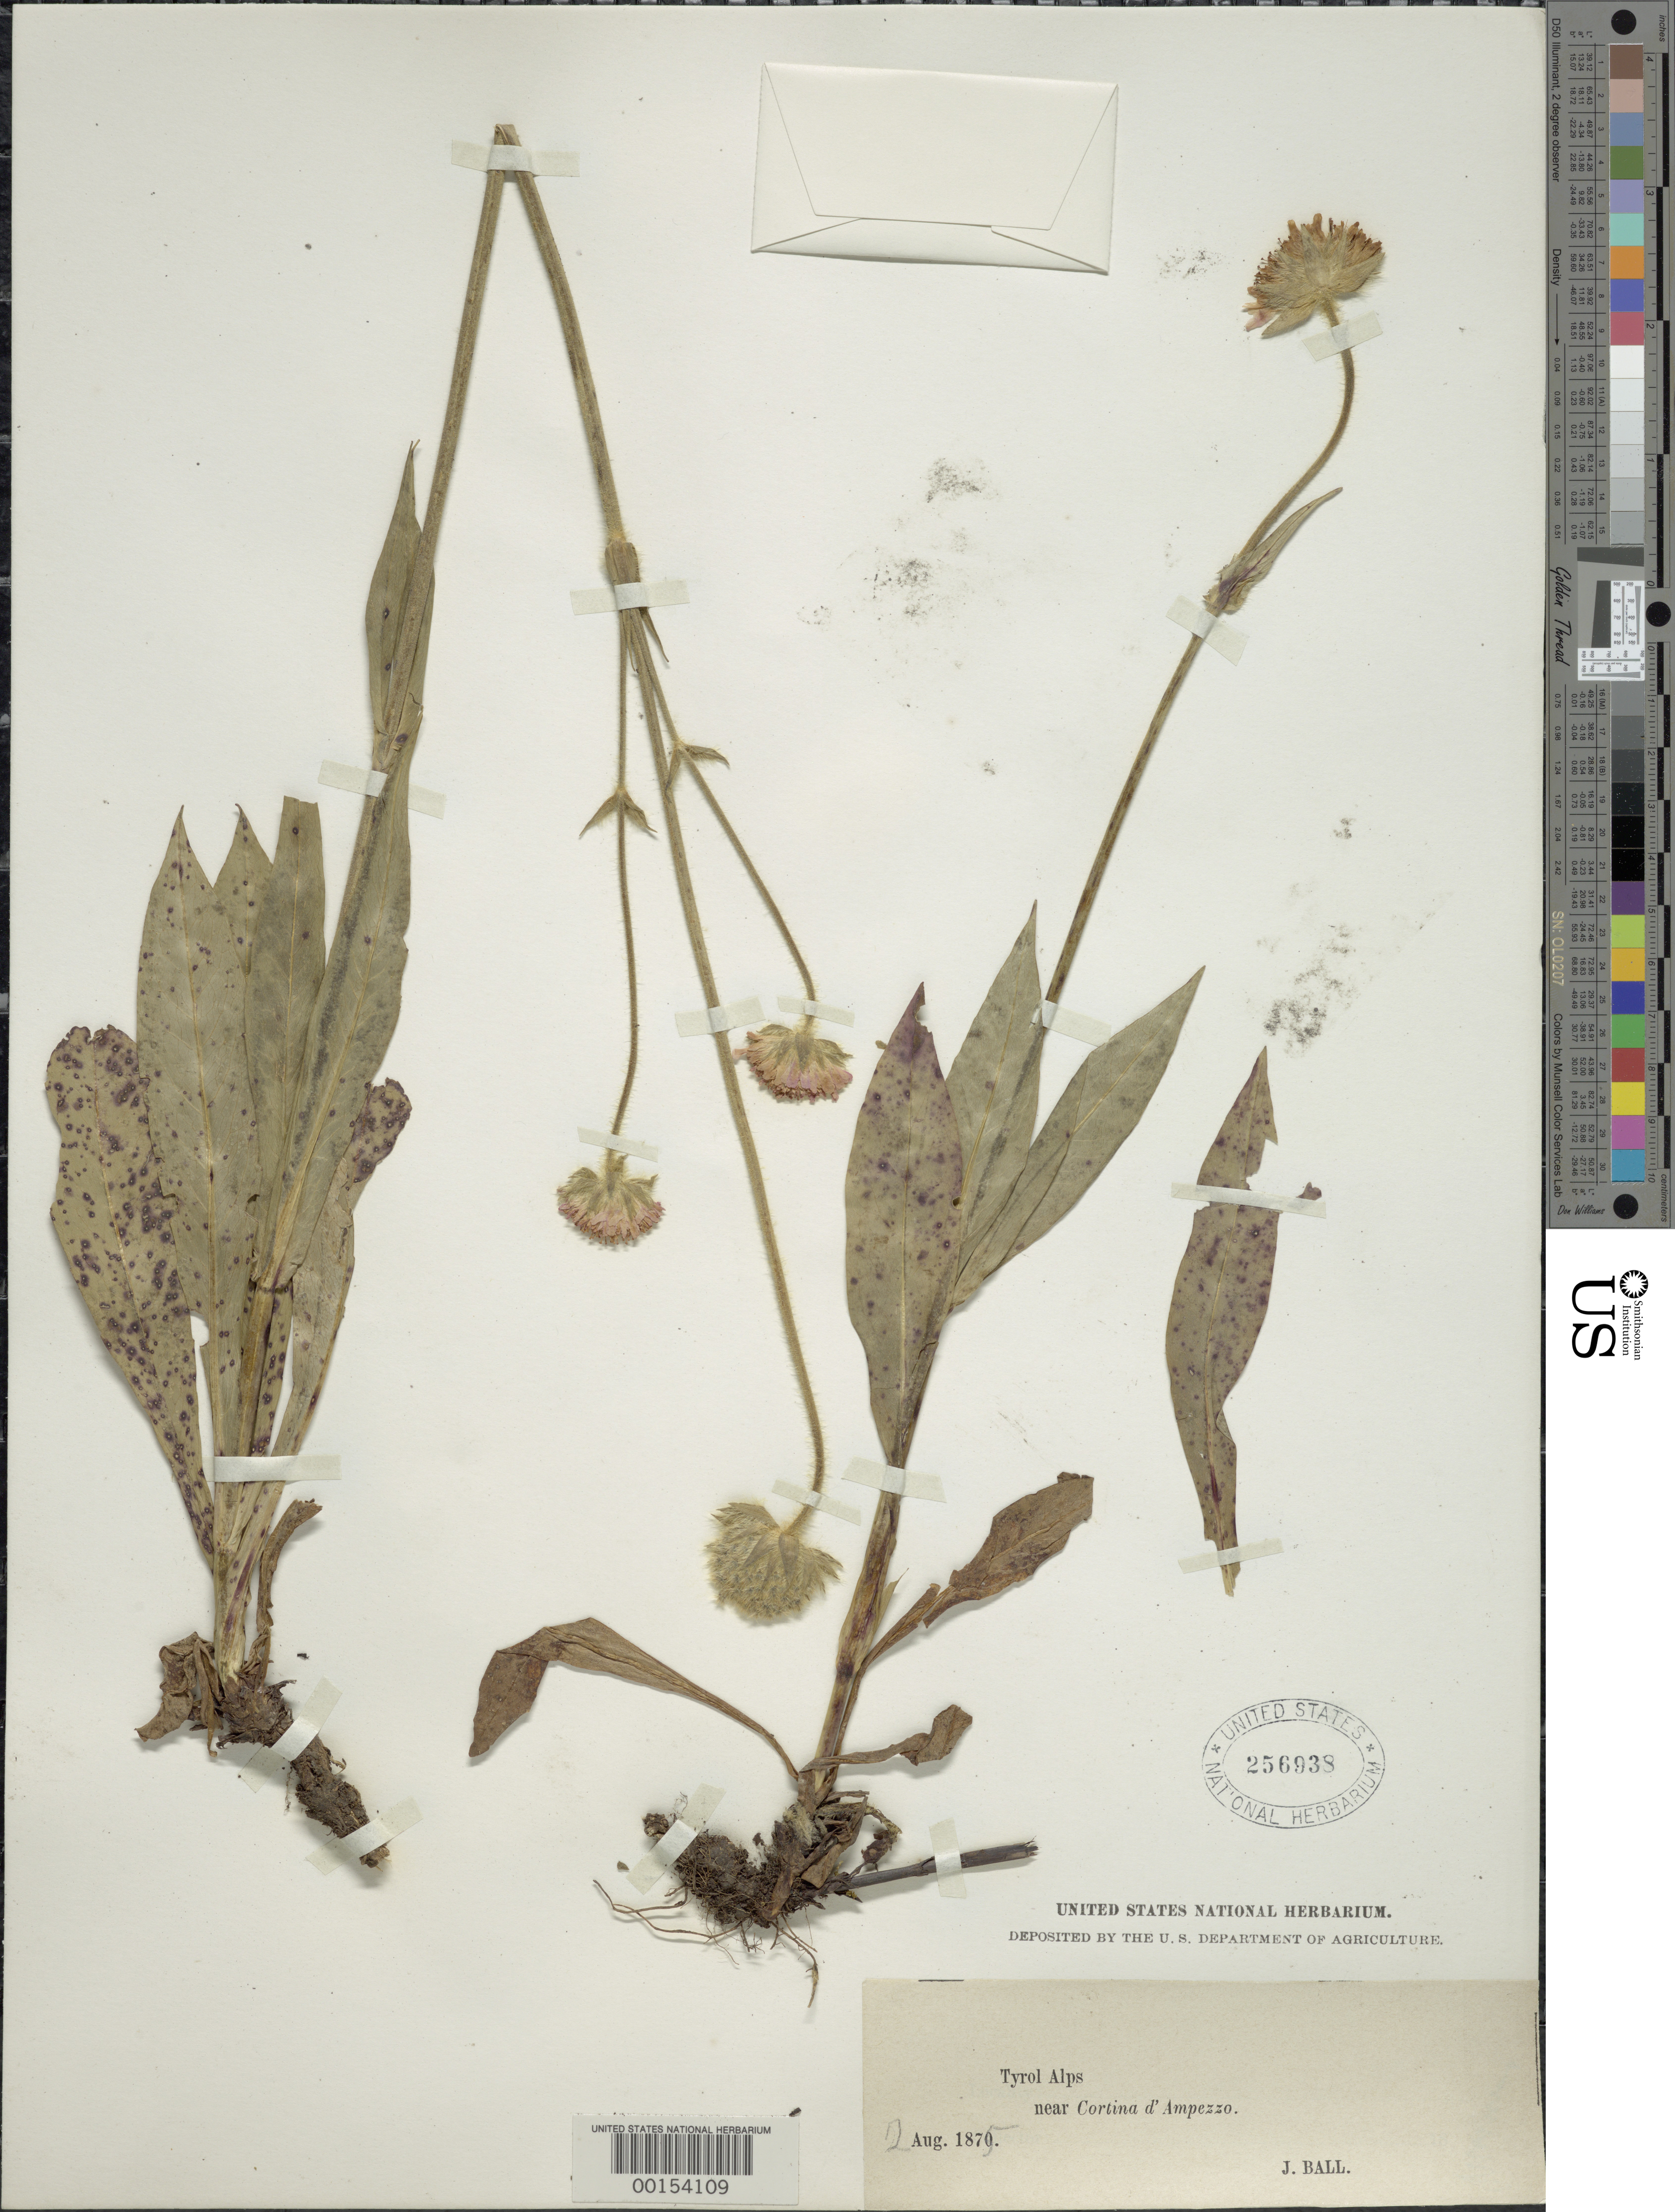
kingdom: Plantae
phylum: Tracheophyta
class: Magnoliopsida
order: Dipsacales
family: Caprifoliaceae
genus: Scabiosa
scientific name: Scabiosa sp.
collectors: J. Ball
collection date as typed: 02 Aug 1875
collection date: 1875-08-02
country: Italy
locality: Tyrol Alps near Cortina d' Ampezzo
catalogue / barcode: US 256938